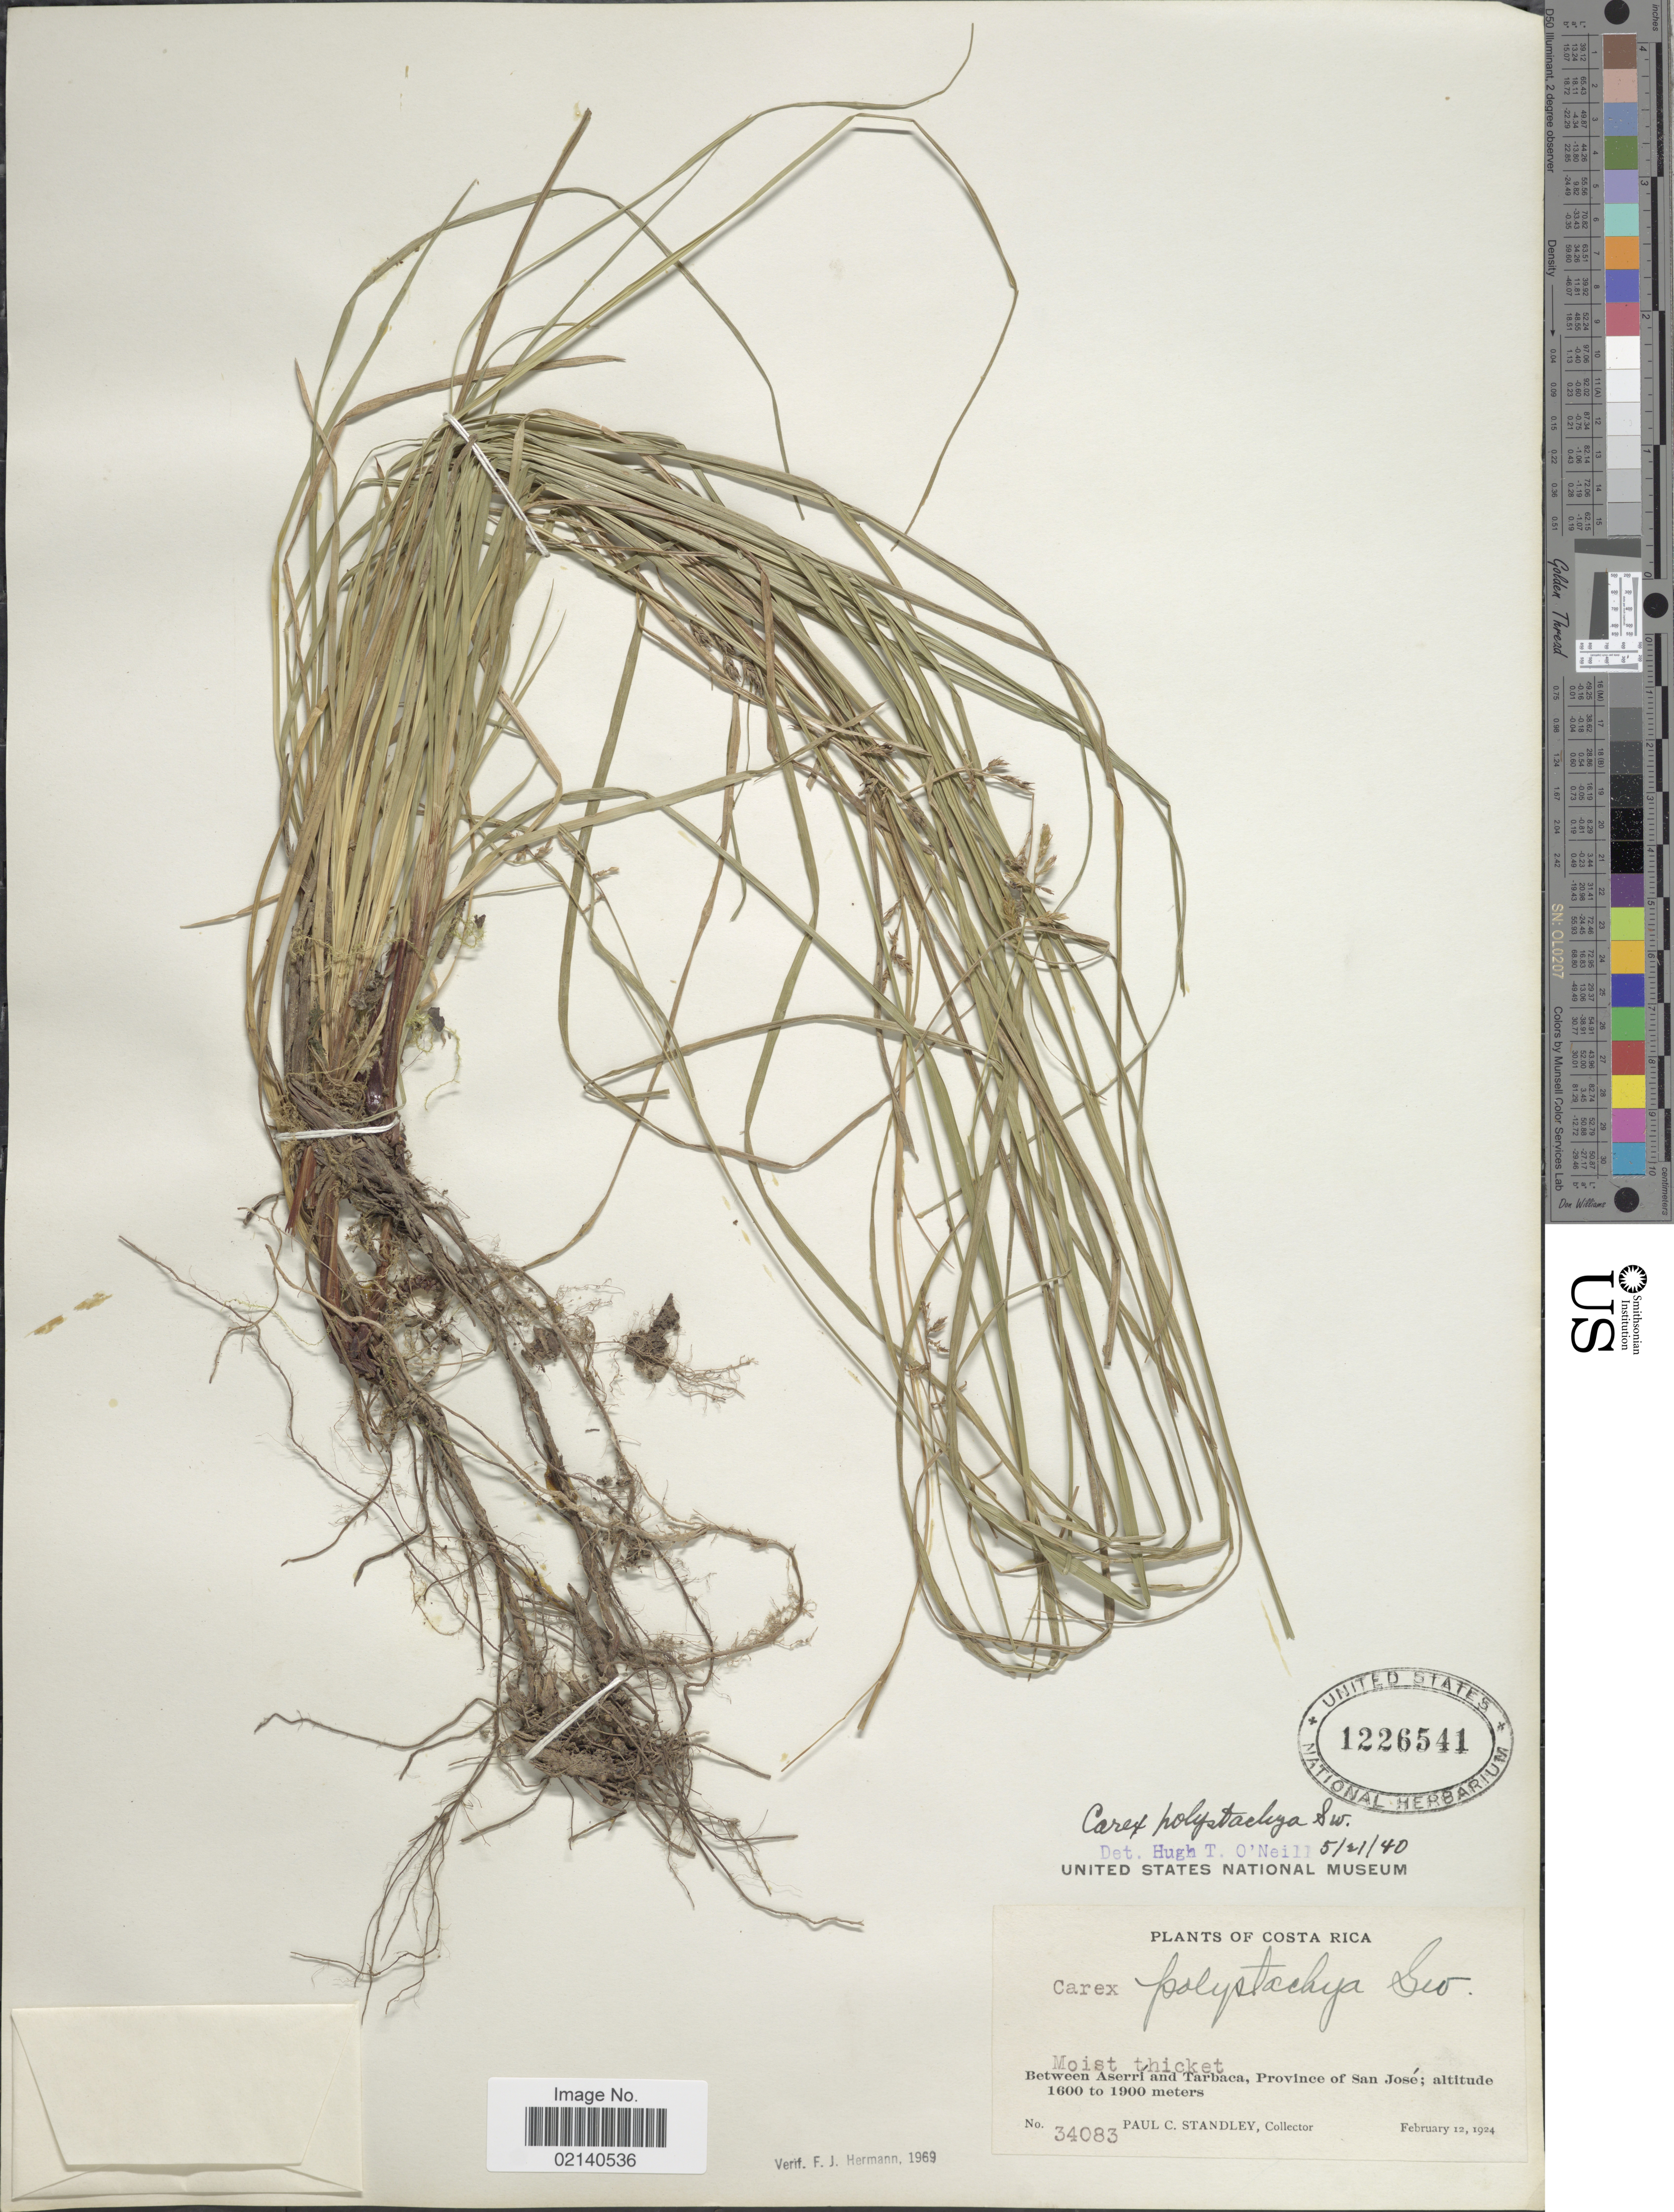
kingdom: Plantae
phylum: Tracheophyta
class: Liliopsida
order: Poales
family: Cyperaceae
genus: Carex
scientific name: Carex polystachya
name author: Sw. ex Wahlenb.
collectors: P. C. Standley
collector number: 34083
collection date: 1924-02-12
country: Costa Rica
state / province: San José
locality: Moist thicket, between Aserri and Tarbaca.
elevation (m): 1600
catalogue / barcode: US 1226541